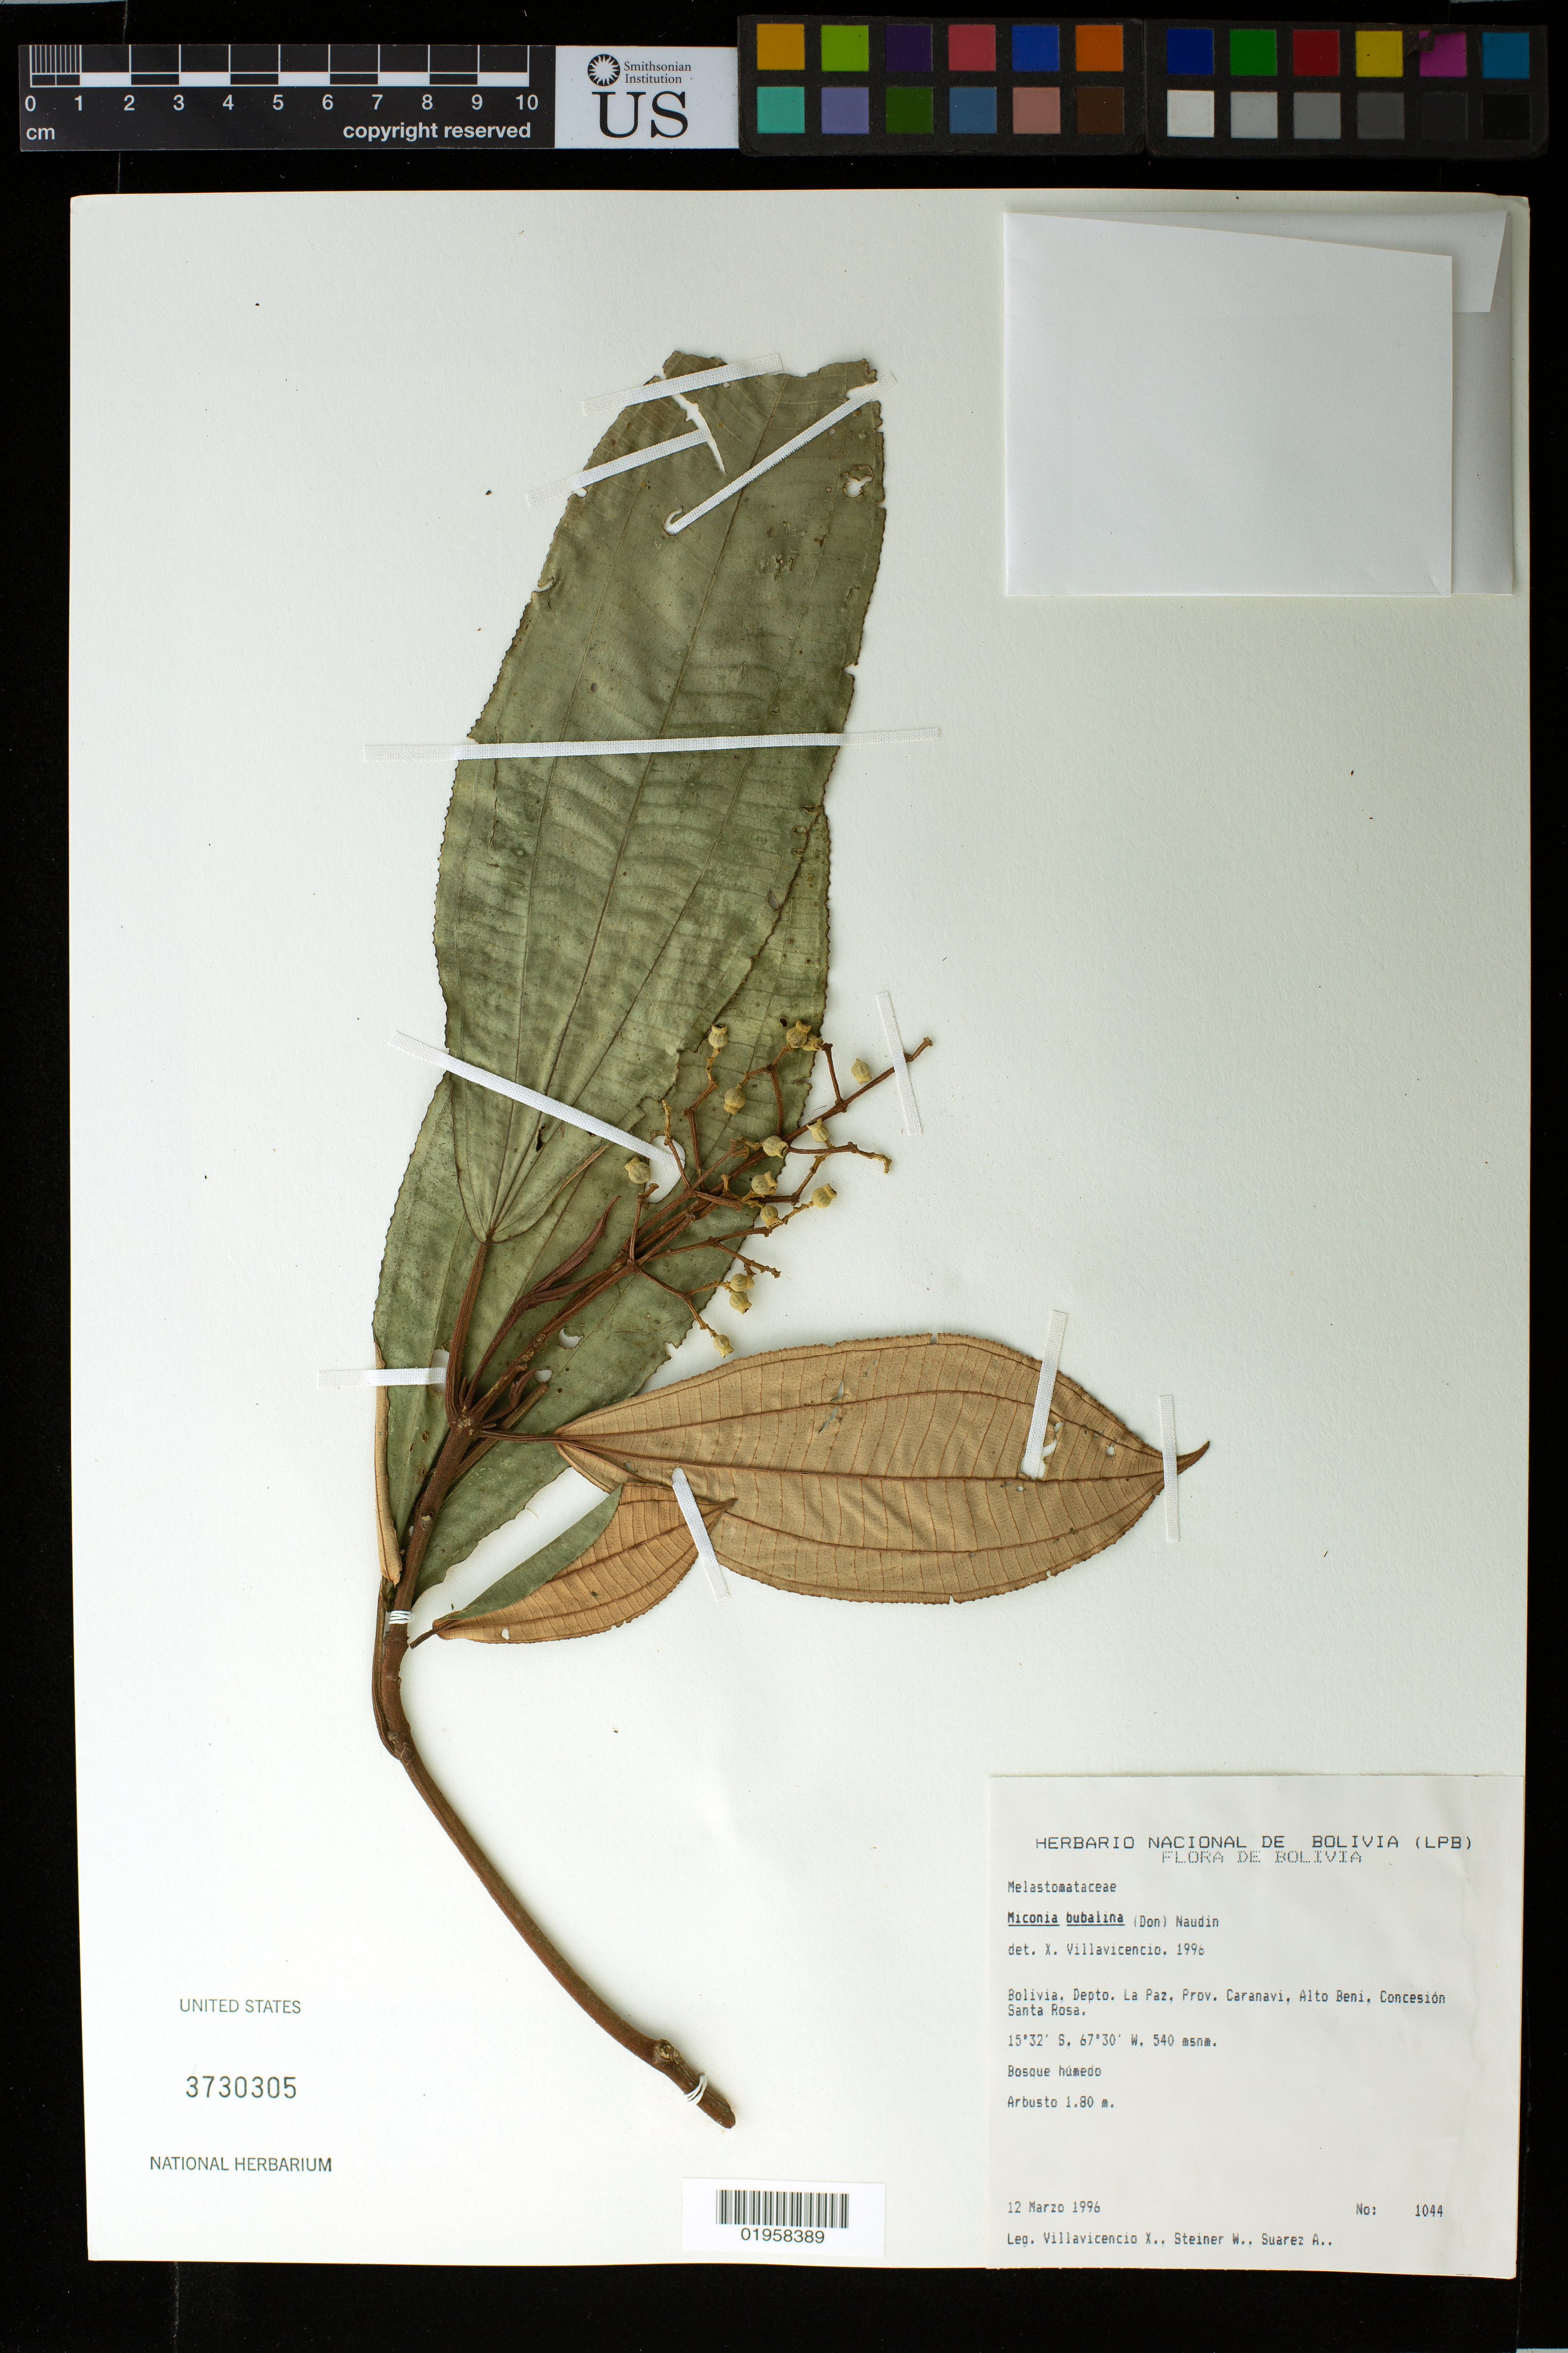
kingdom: Plantae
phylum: Tracheophyta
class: Magnoliopsida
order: Myrtales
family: Melastomataceae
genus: Miconia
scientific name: Miconia bubalina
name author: Naudin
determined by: Villavicencio, X.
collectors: X. Villavicencio, W. Steiner & A. Suarez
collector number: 1044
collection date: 1996-03-12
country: Bolivia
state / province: La Paz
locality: Prov. Caranavi, Alto Beni, Concesión Santa Rosa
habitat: Bosque húmedo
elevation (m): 540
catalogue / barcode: US 3730305